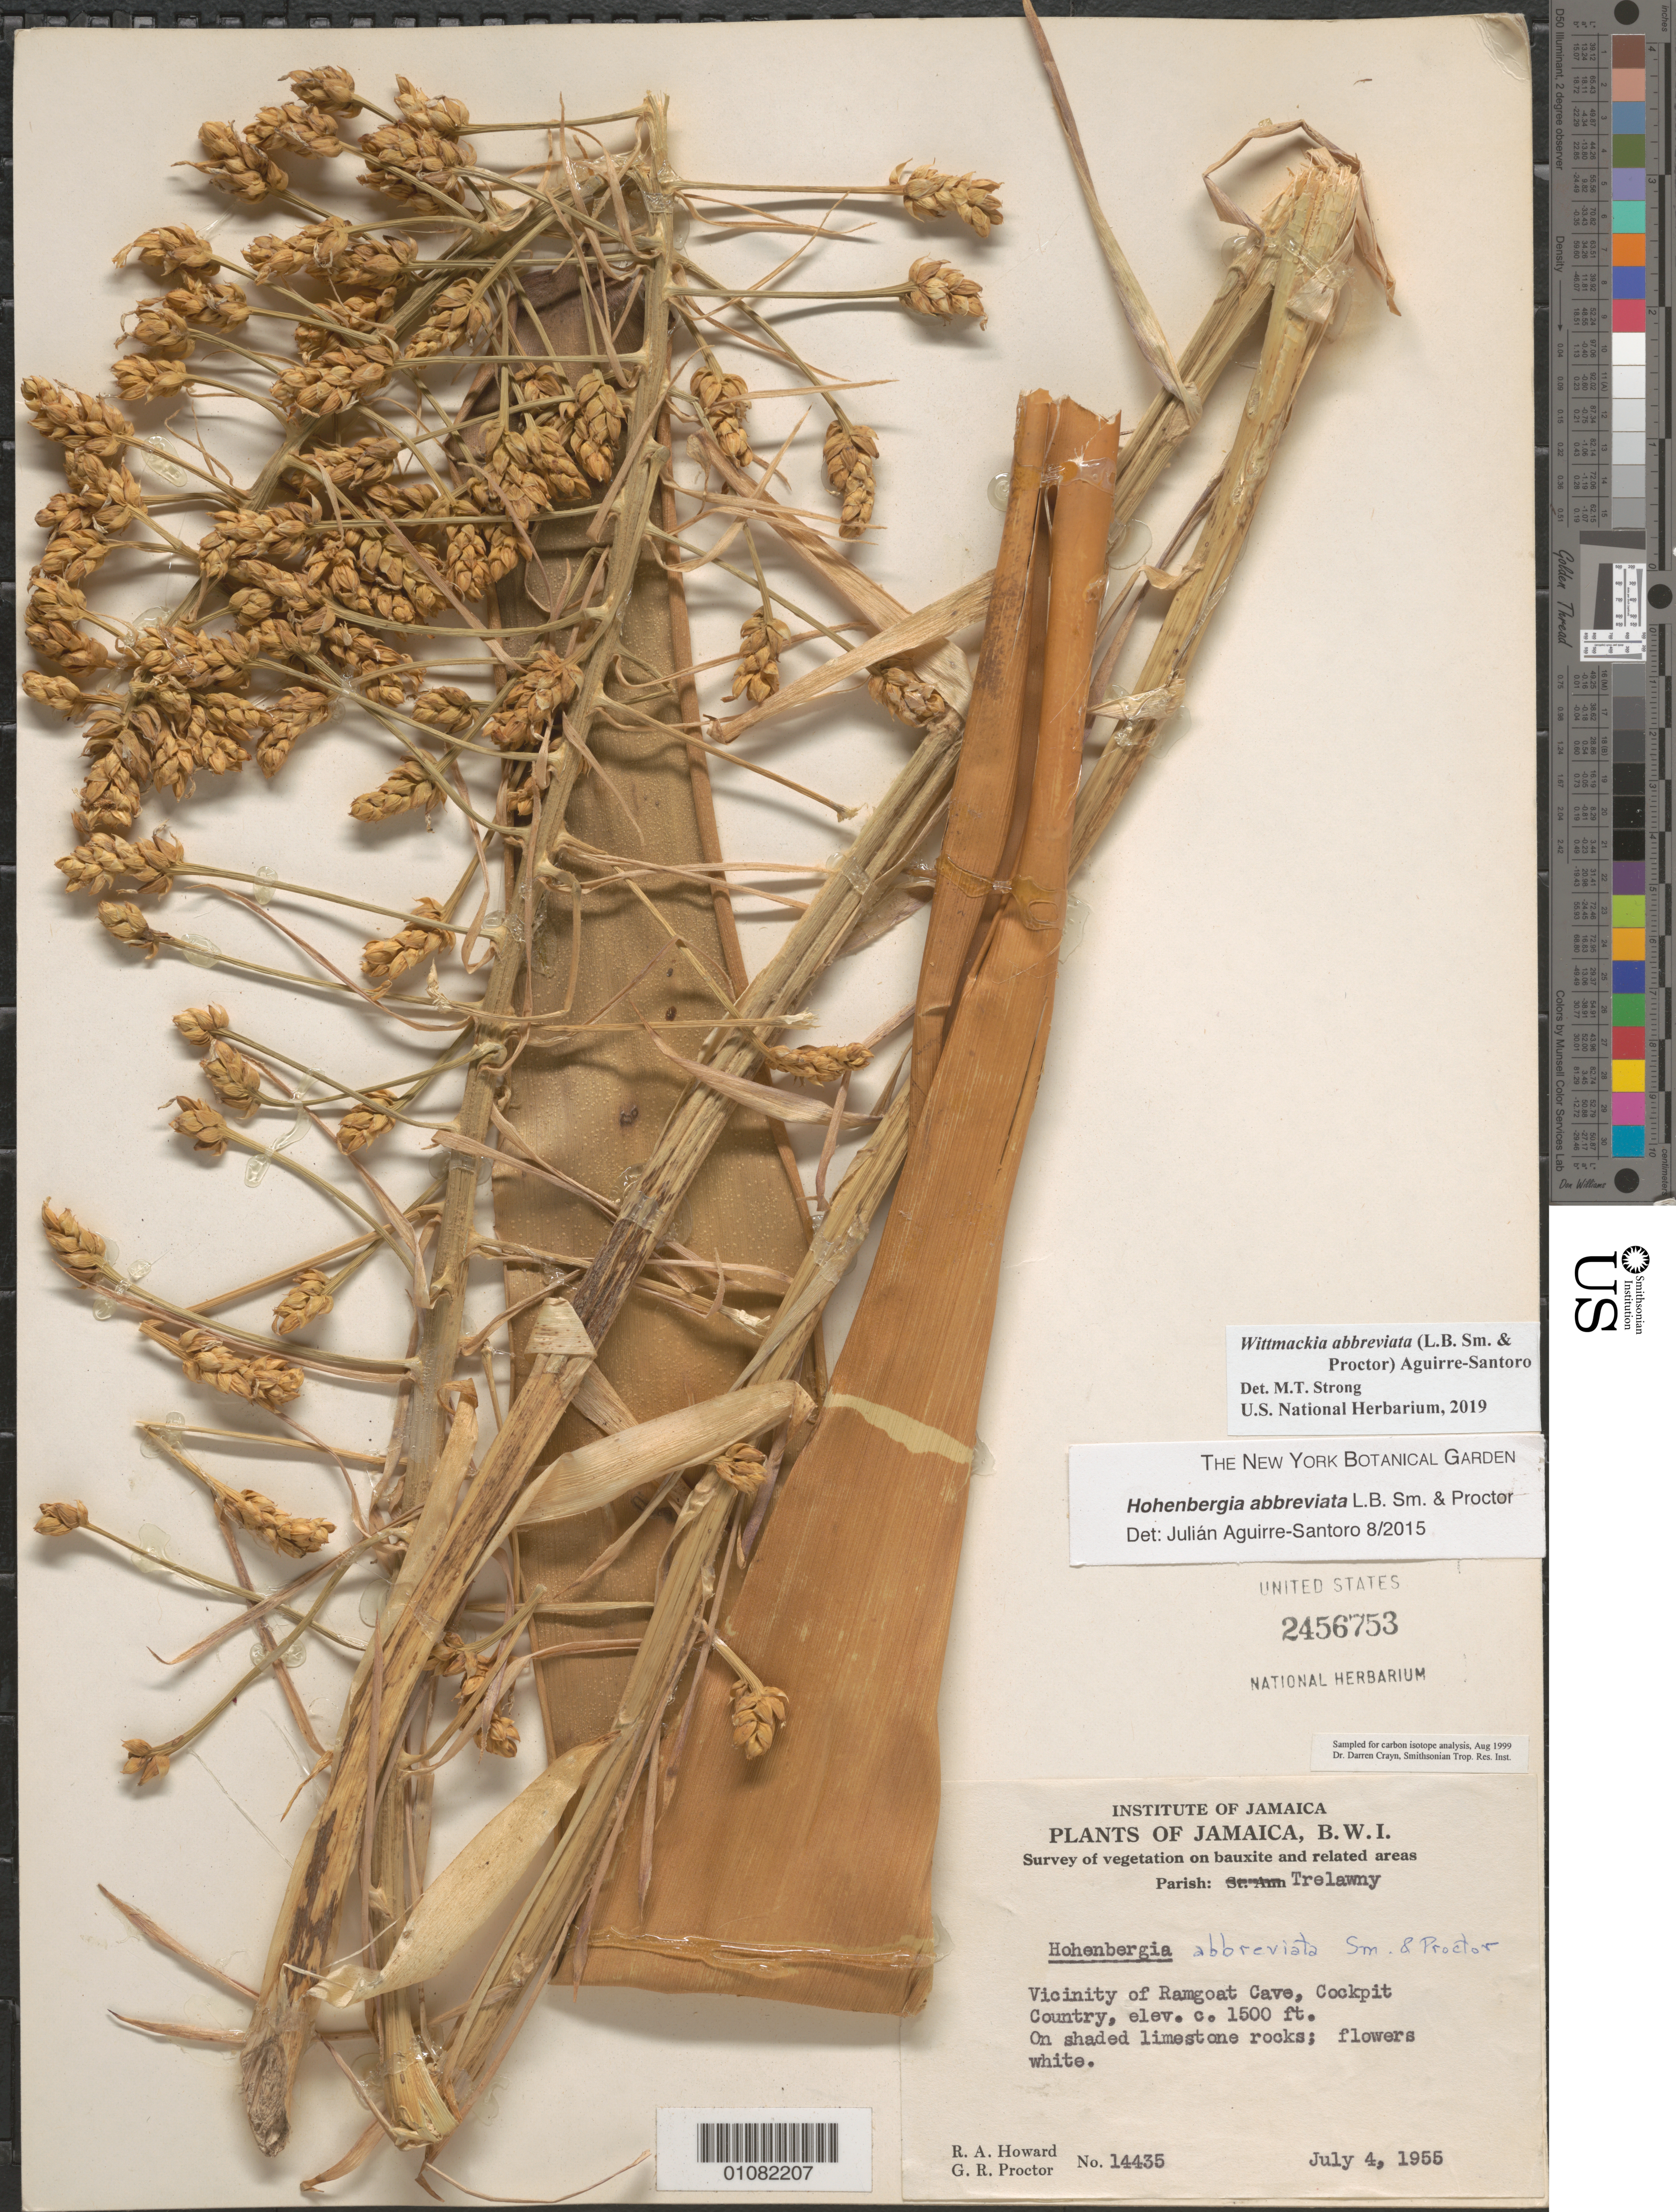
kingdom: Plantae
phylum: Tracheophyta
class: Liliopsida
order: Poales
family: Bromeliaceae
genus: Wittmackia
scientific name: Wittmackia abbreviata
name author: (L.B. Sm. & Proctor) Aguirre-Santoro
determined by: Strong, Mark T., (BOT), Smithsonian Institution - National Museum of Natural History (UNITED STATES)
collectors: R. A. Howard & G. R. Proctor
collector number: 14435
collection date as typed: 04 Jul 1955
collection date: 1955-07-04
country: Jamaica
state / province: Trelawny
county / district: Ramgoat Cave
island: Jamaica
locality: Cockpit Country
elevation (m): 457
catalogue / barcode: US 2456753